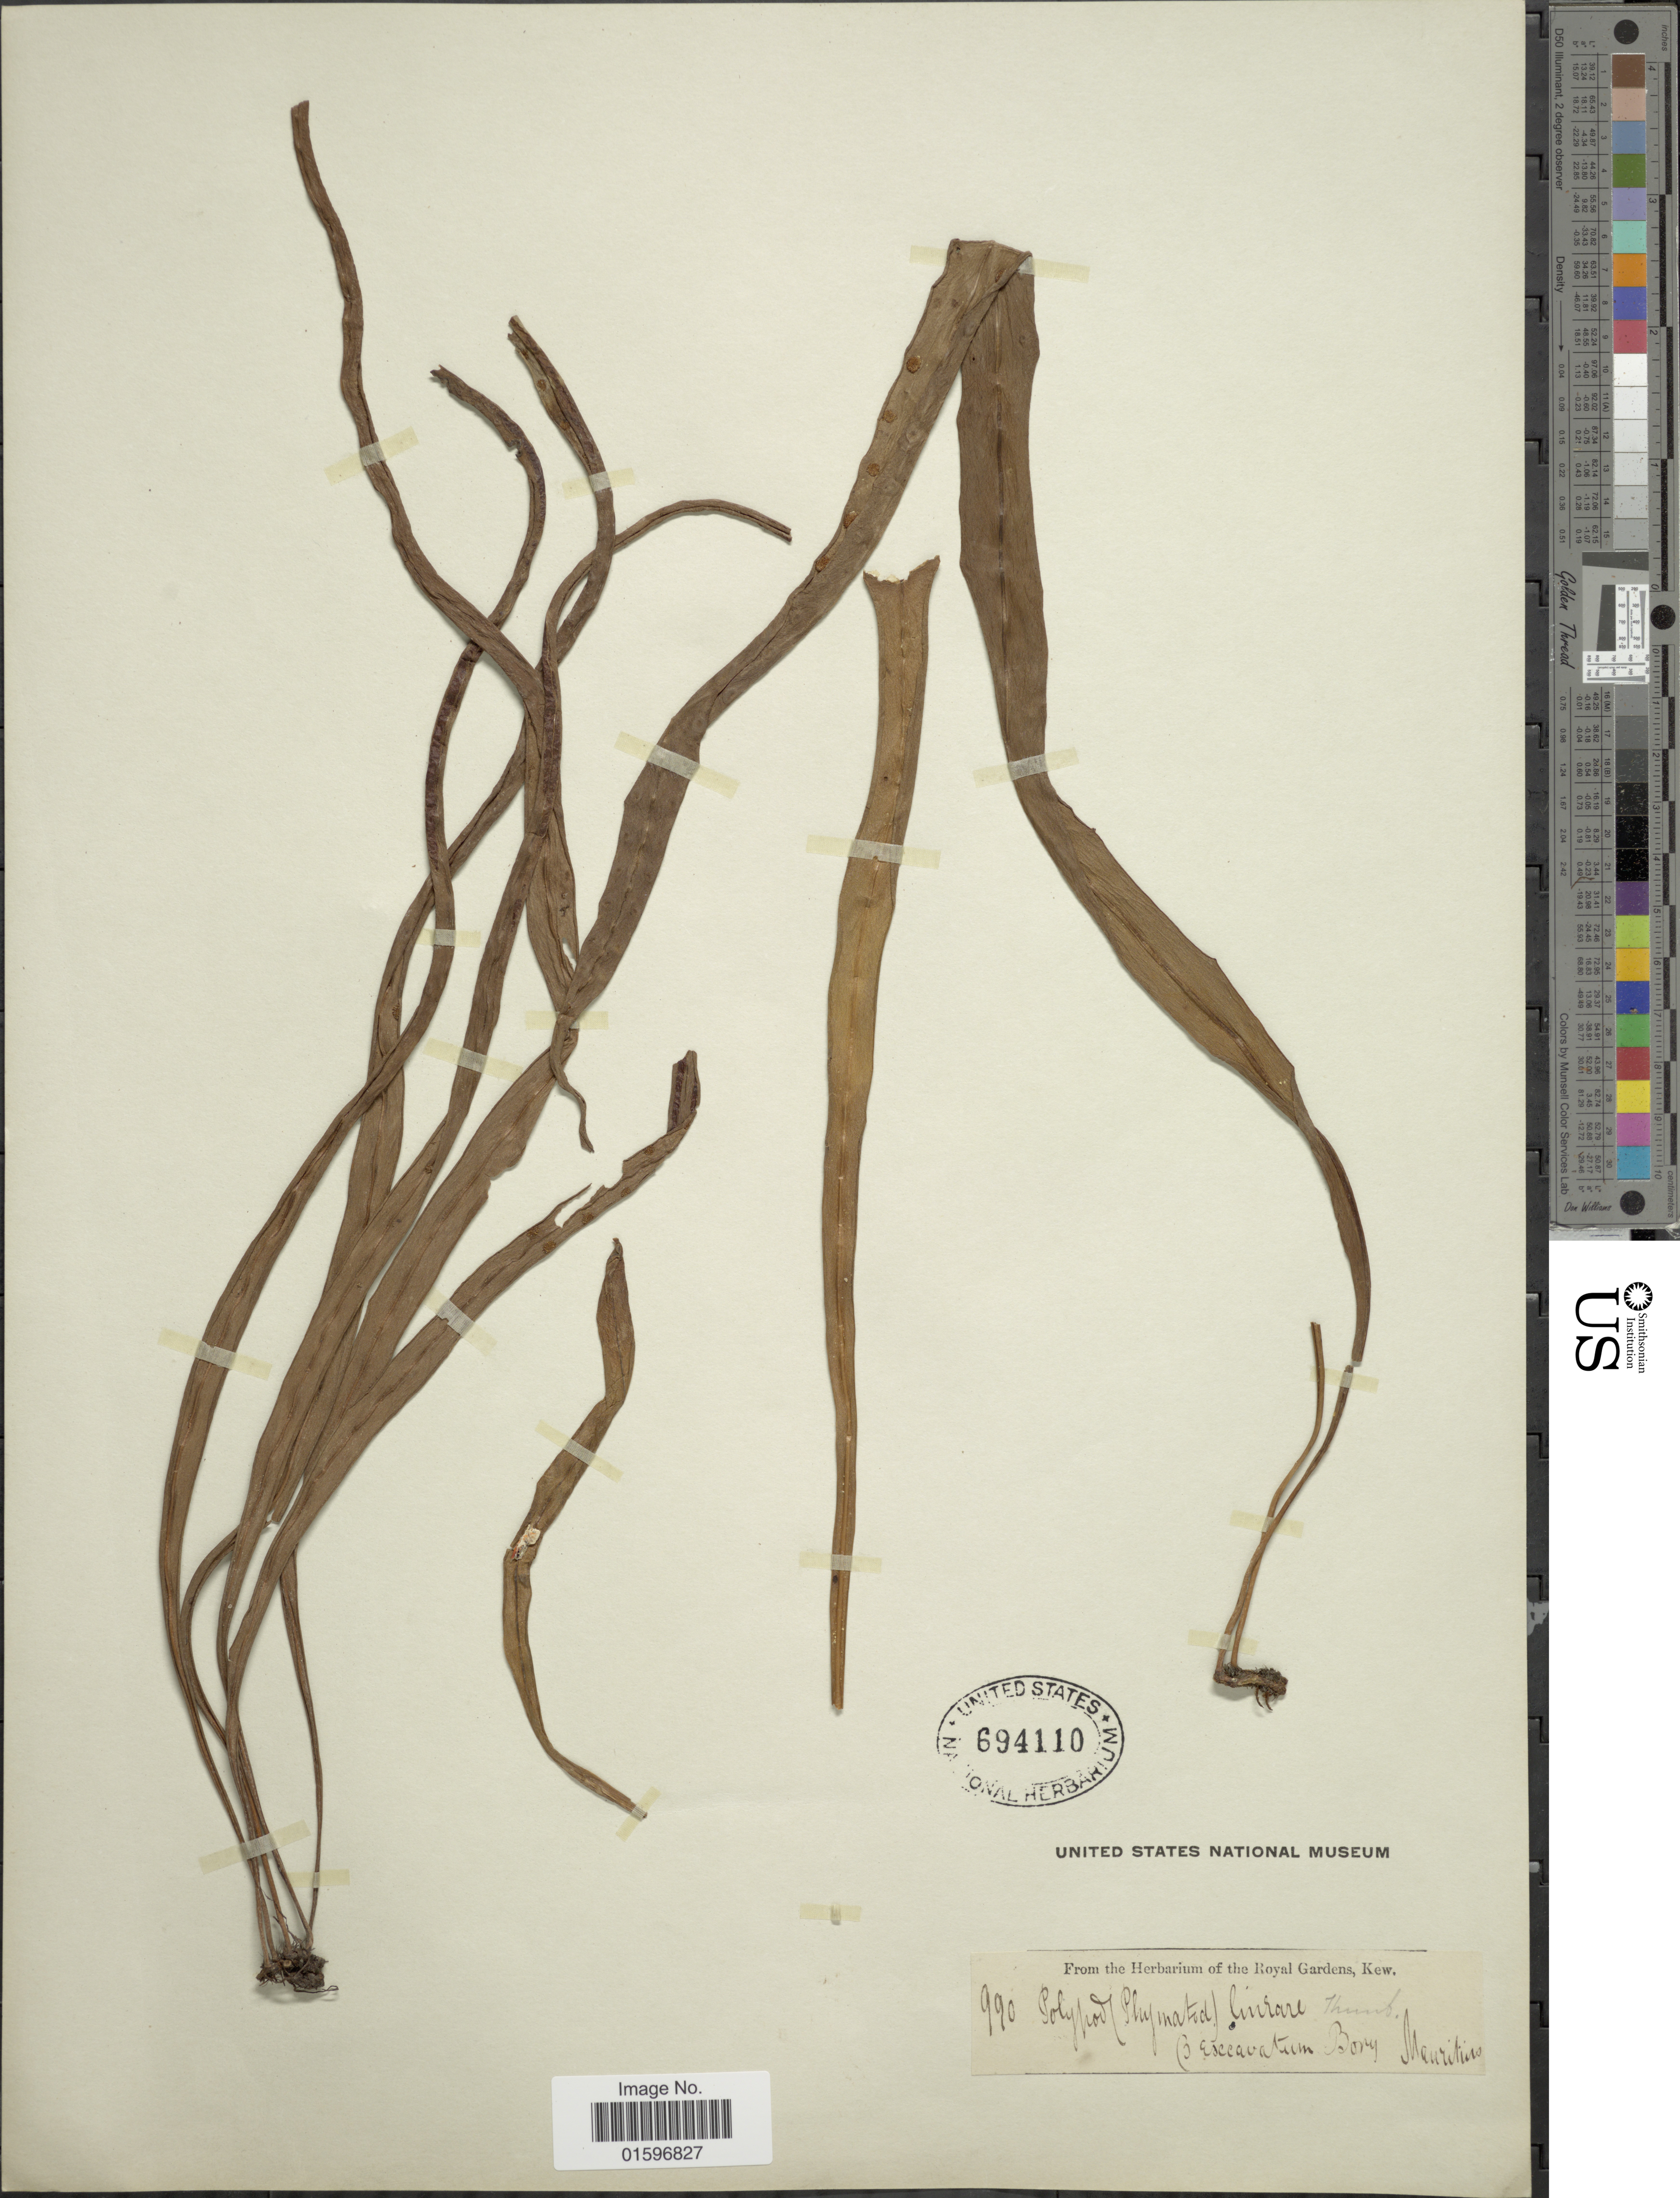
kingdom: Plantae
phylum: Tracheophyta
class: Polypodiopsida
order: Polypodiales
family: Polypodiaceae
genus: Polypodium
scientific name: Polypodium thunbergianum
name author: (Kaulf.) C. Chr.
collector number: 990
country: Mauritius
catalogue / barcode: US 694110